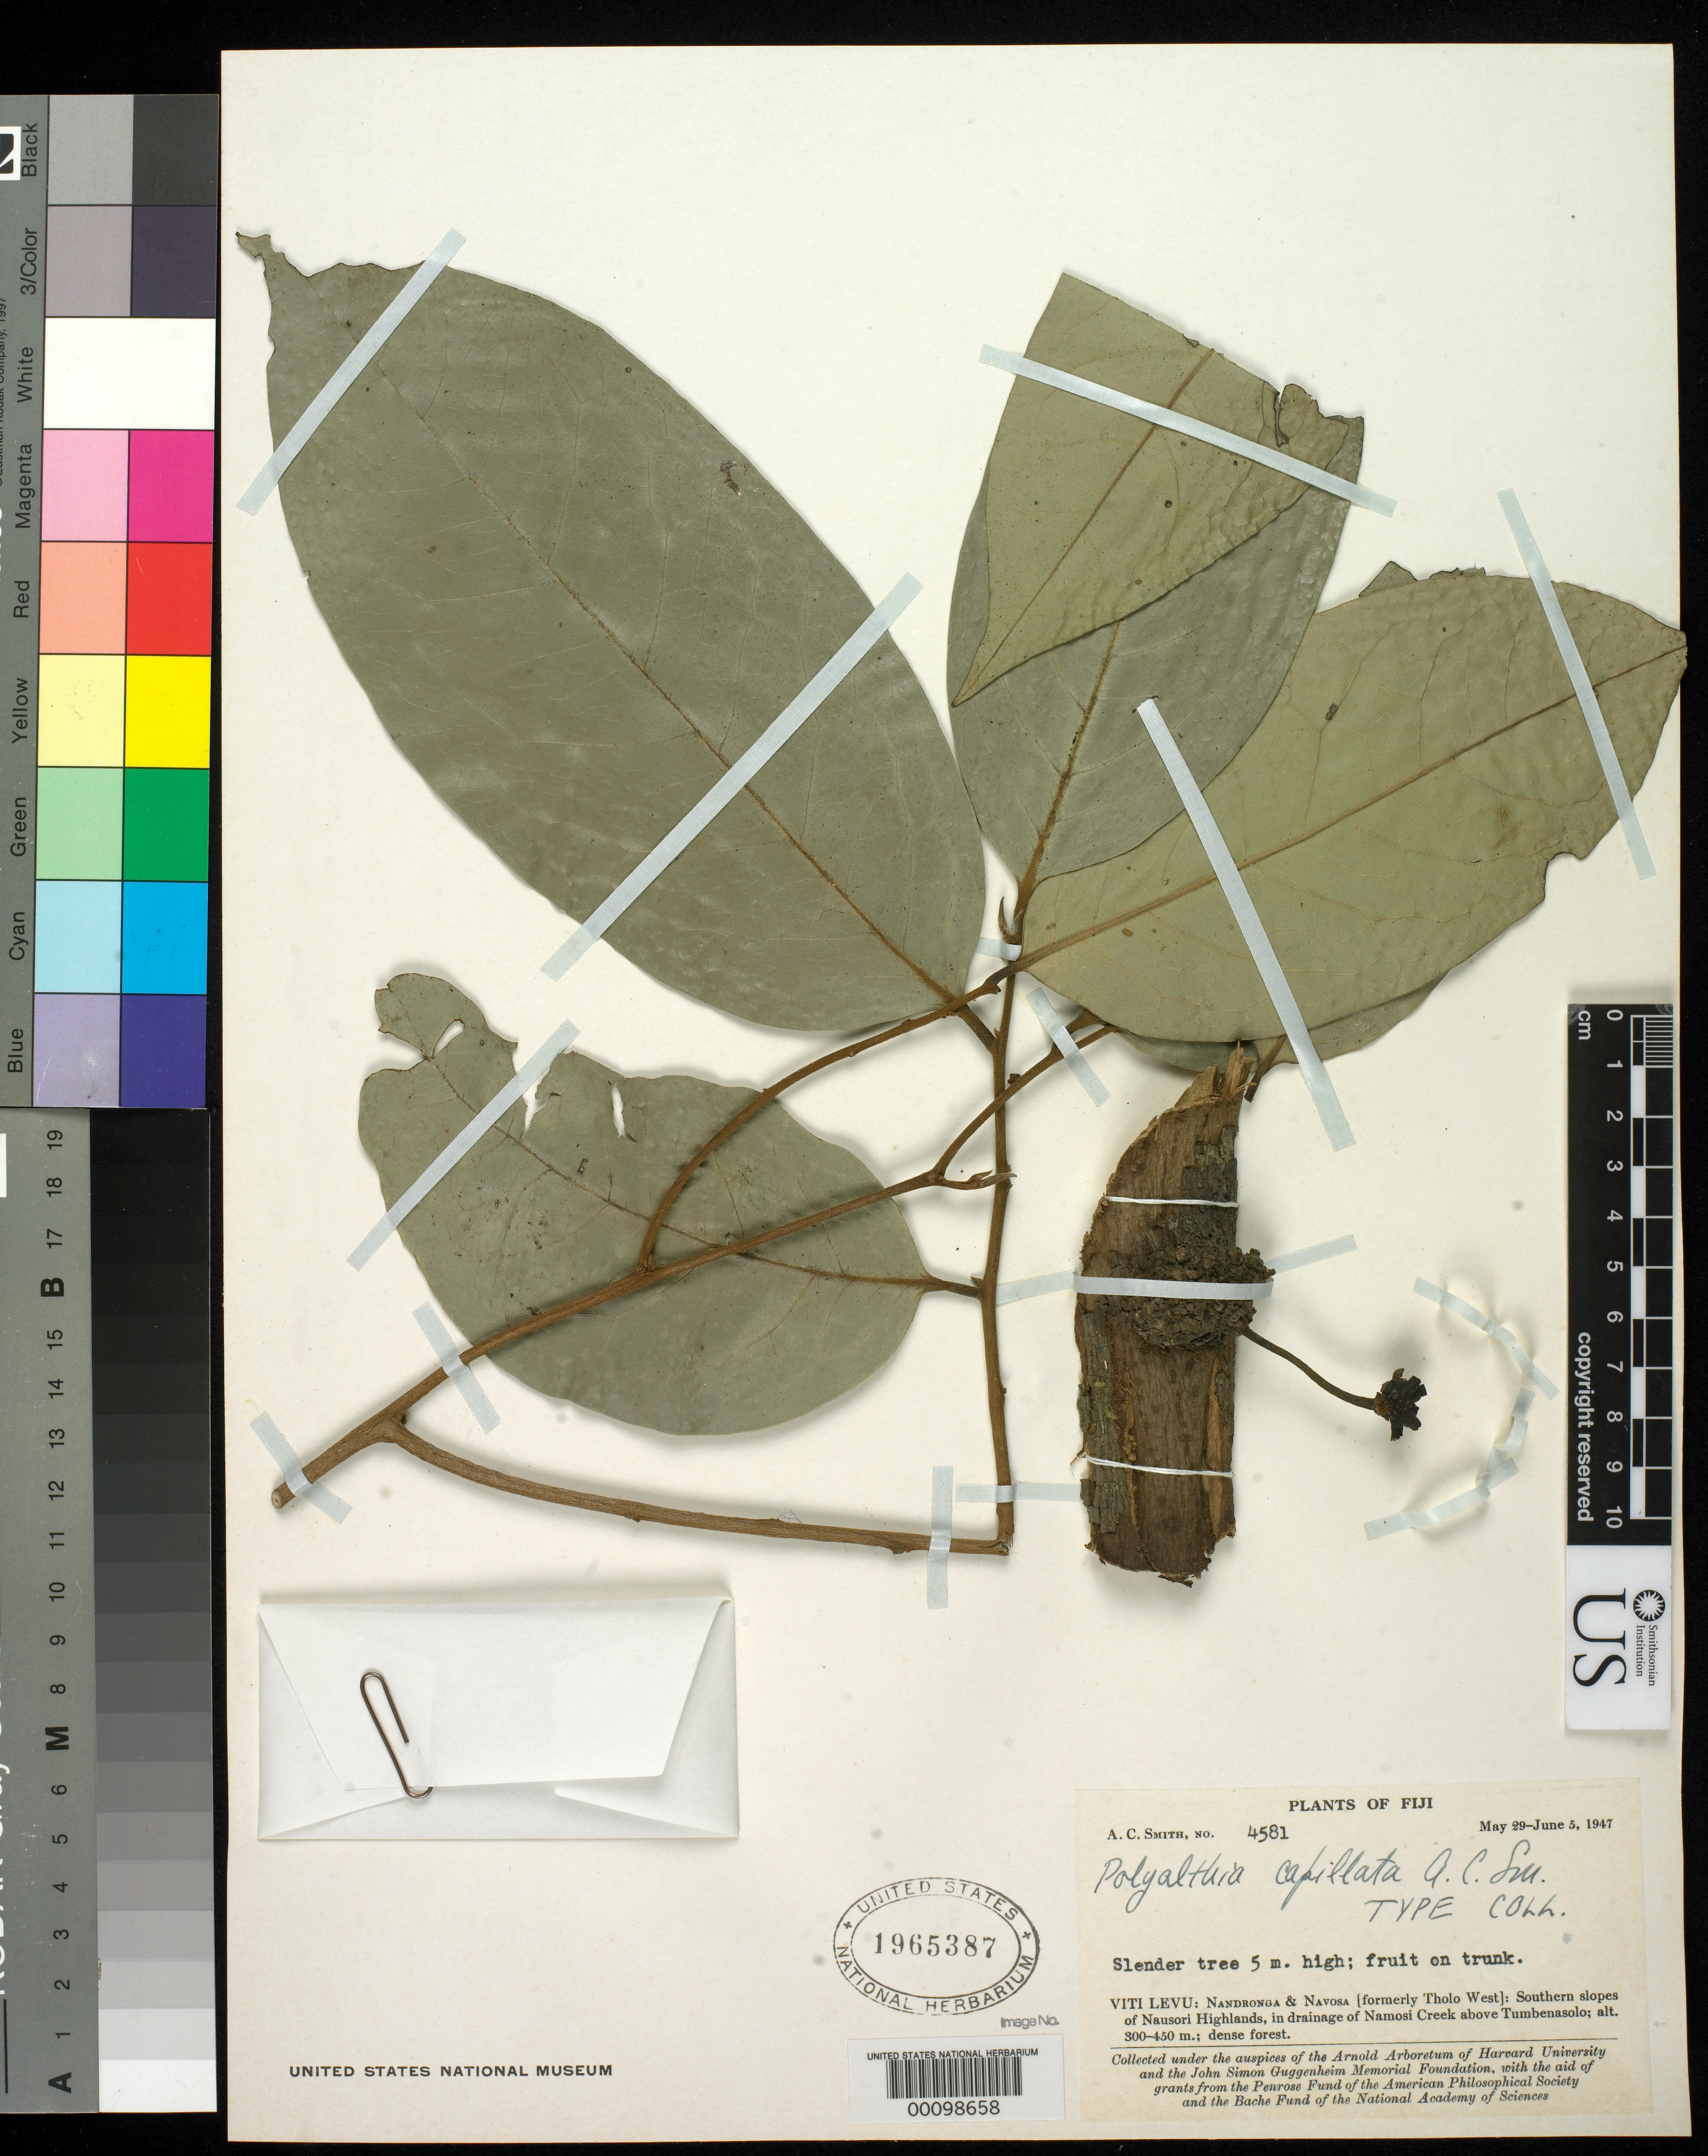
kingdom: Plantae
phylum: Tracheophyta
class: Magnoliopsida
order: Magnoliales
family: Annonaceae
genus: Polyalthia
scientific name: Polyalthia capillata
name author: A.C. Sm.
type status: Isotype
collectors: A. C. Smith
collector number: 4581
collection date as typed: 29 May 1947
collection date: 1947-05-29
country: Fiji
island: Viti Levu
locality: Nandronga & Navosa, southern slopes of Nausori Highlands, drainage of Namosi Creek above Tumbenasolo. [Viti Levu Group]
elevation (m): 300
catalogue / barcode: US 1965387